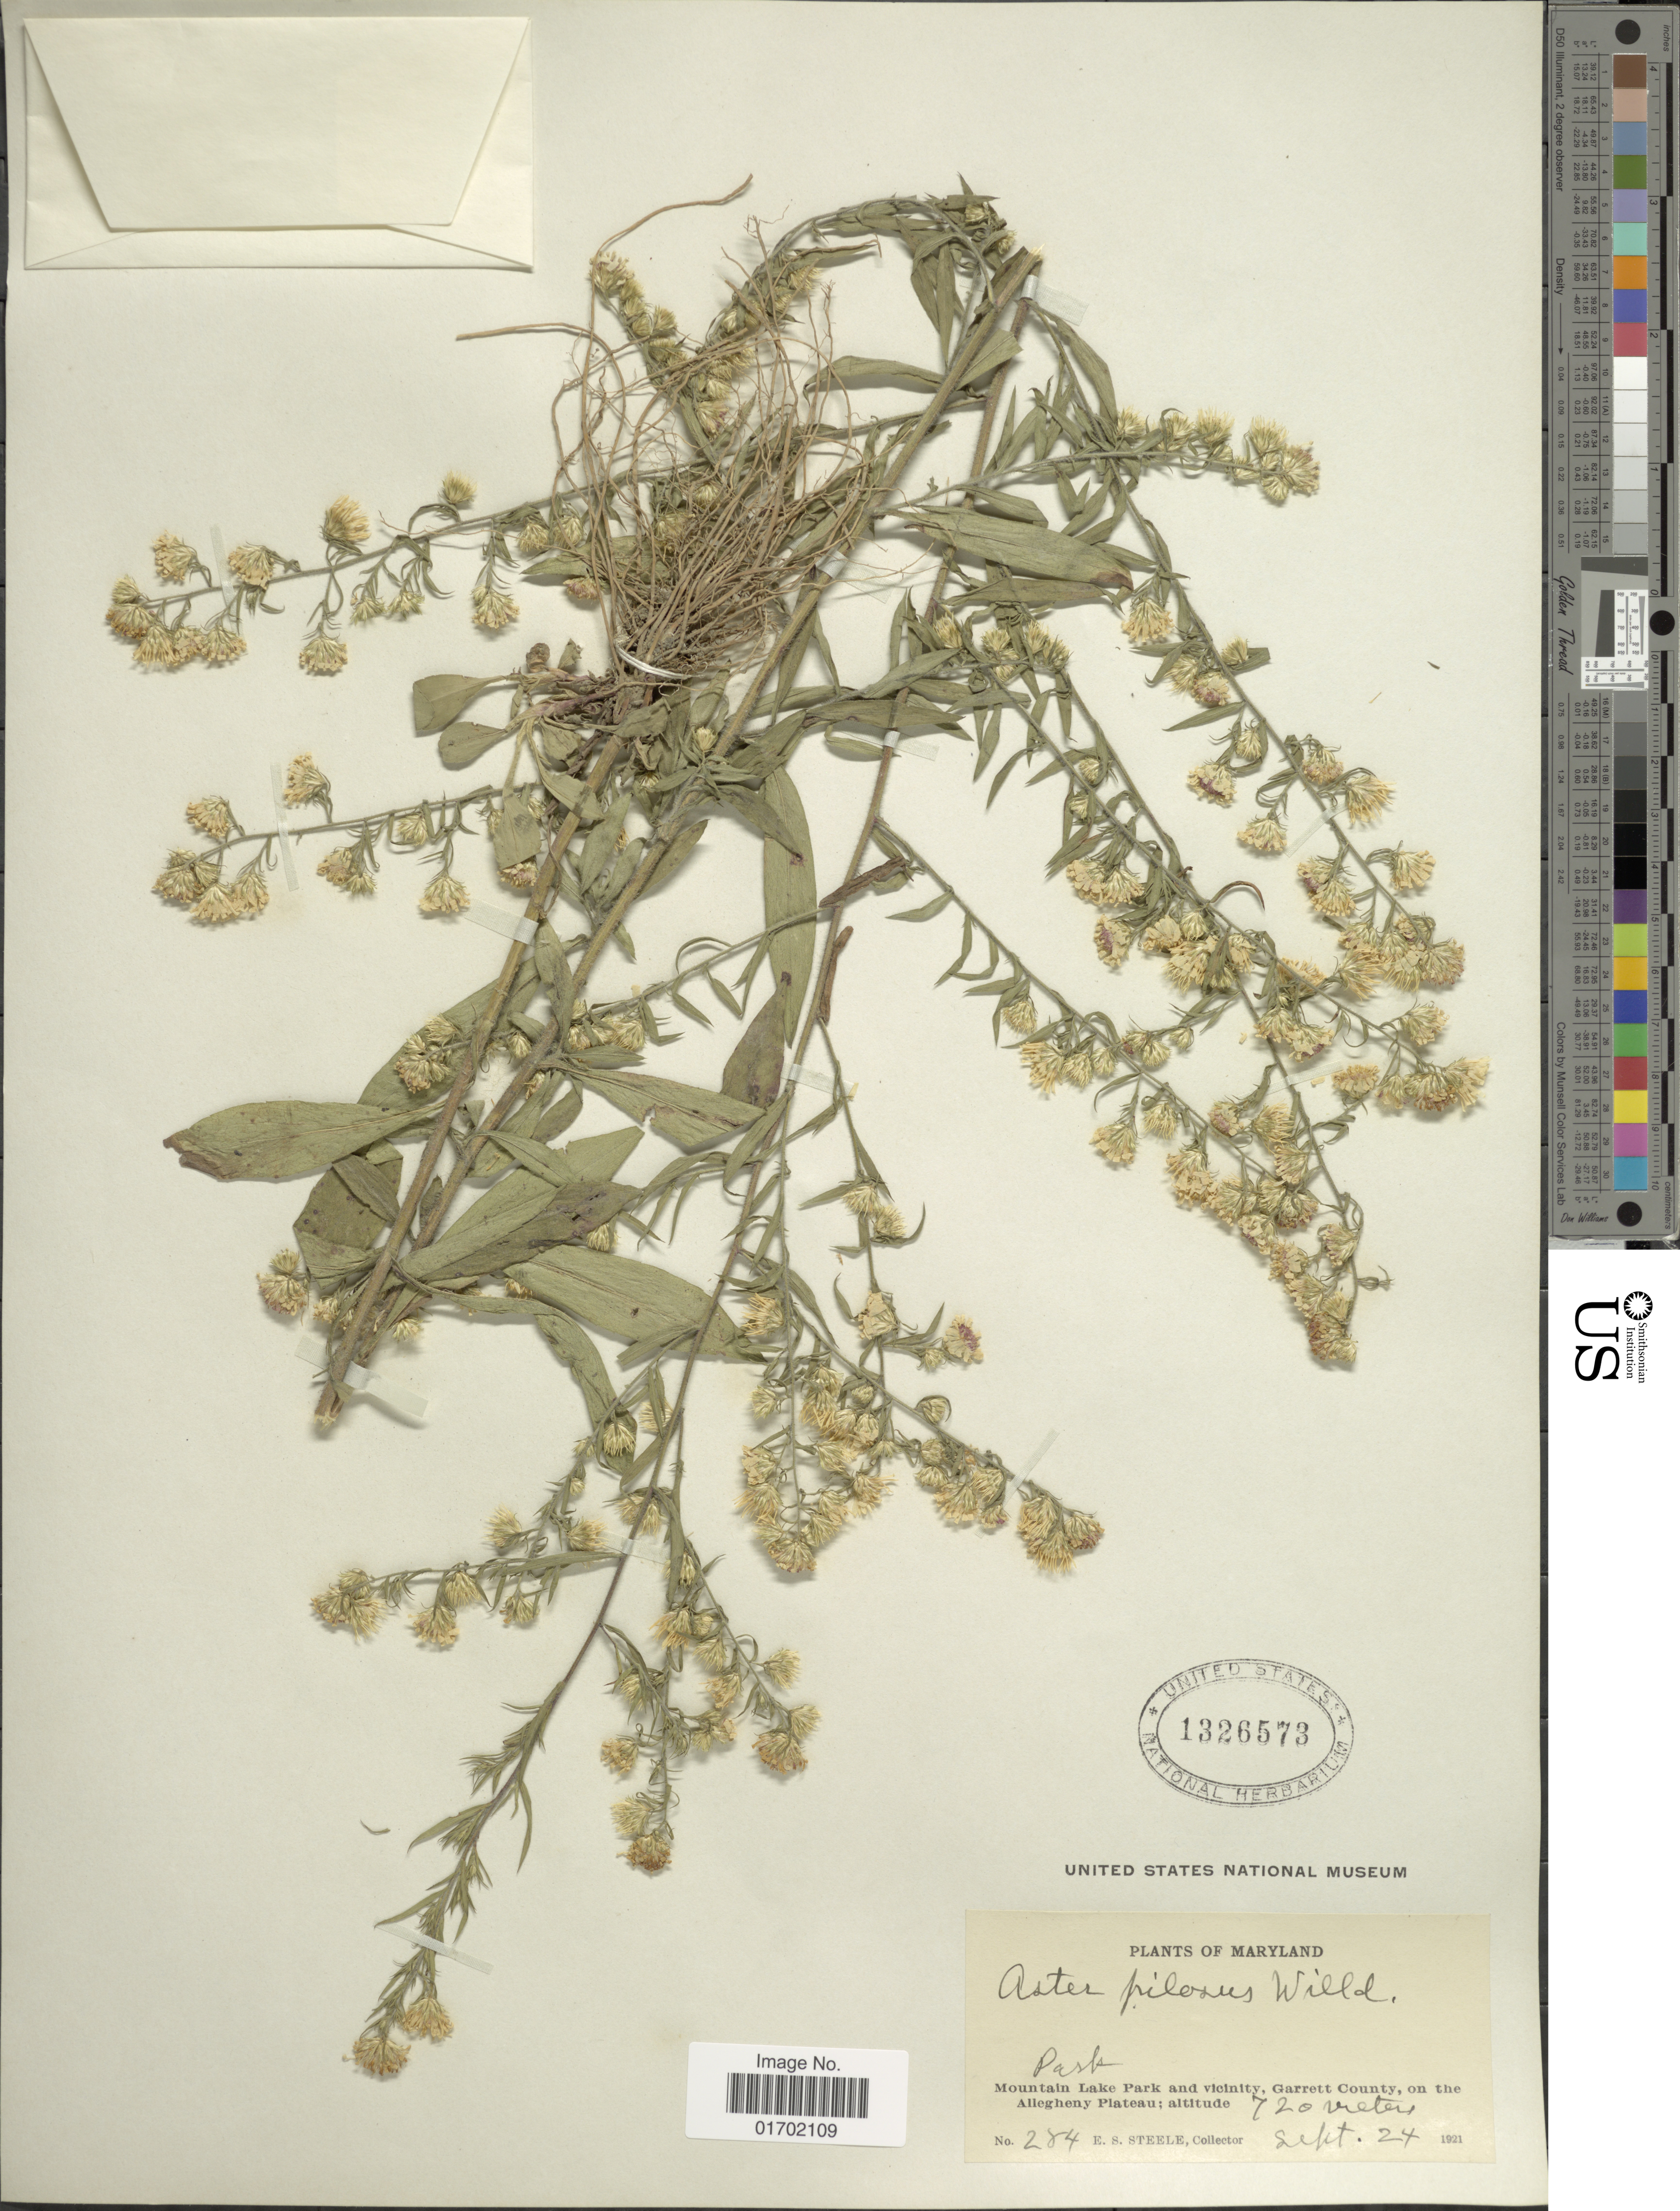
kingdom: Plantae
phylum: Tracheophyta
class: Magnoliopsida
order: Asterales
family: Asteraceae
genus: Symphyotrichum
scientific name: Symphyotrichum pilosum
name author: (Willd.) G.L. Nesom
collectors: E. Steele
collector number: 284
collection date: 1921-09-24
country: United States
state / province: Maryland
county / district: Garrett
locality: Mountain Lake Park and vicinity, Garrett County, on the Allegheny Plateau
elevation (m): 720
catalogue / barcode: US 1326573